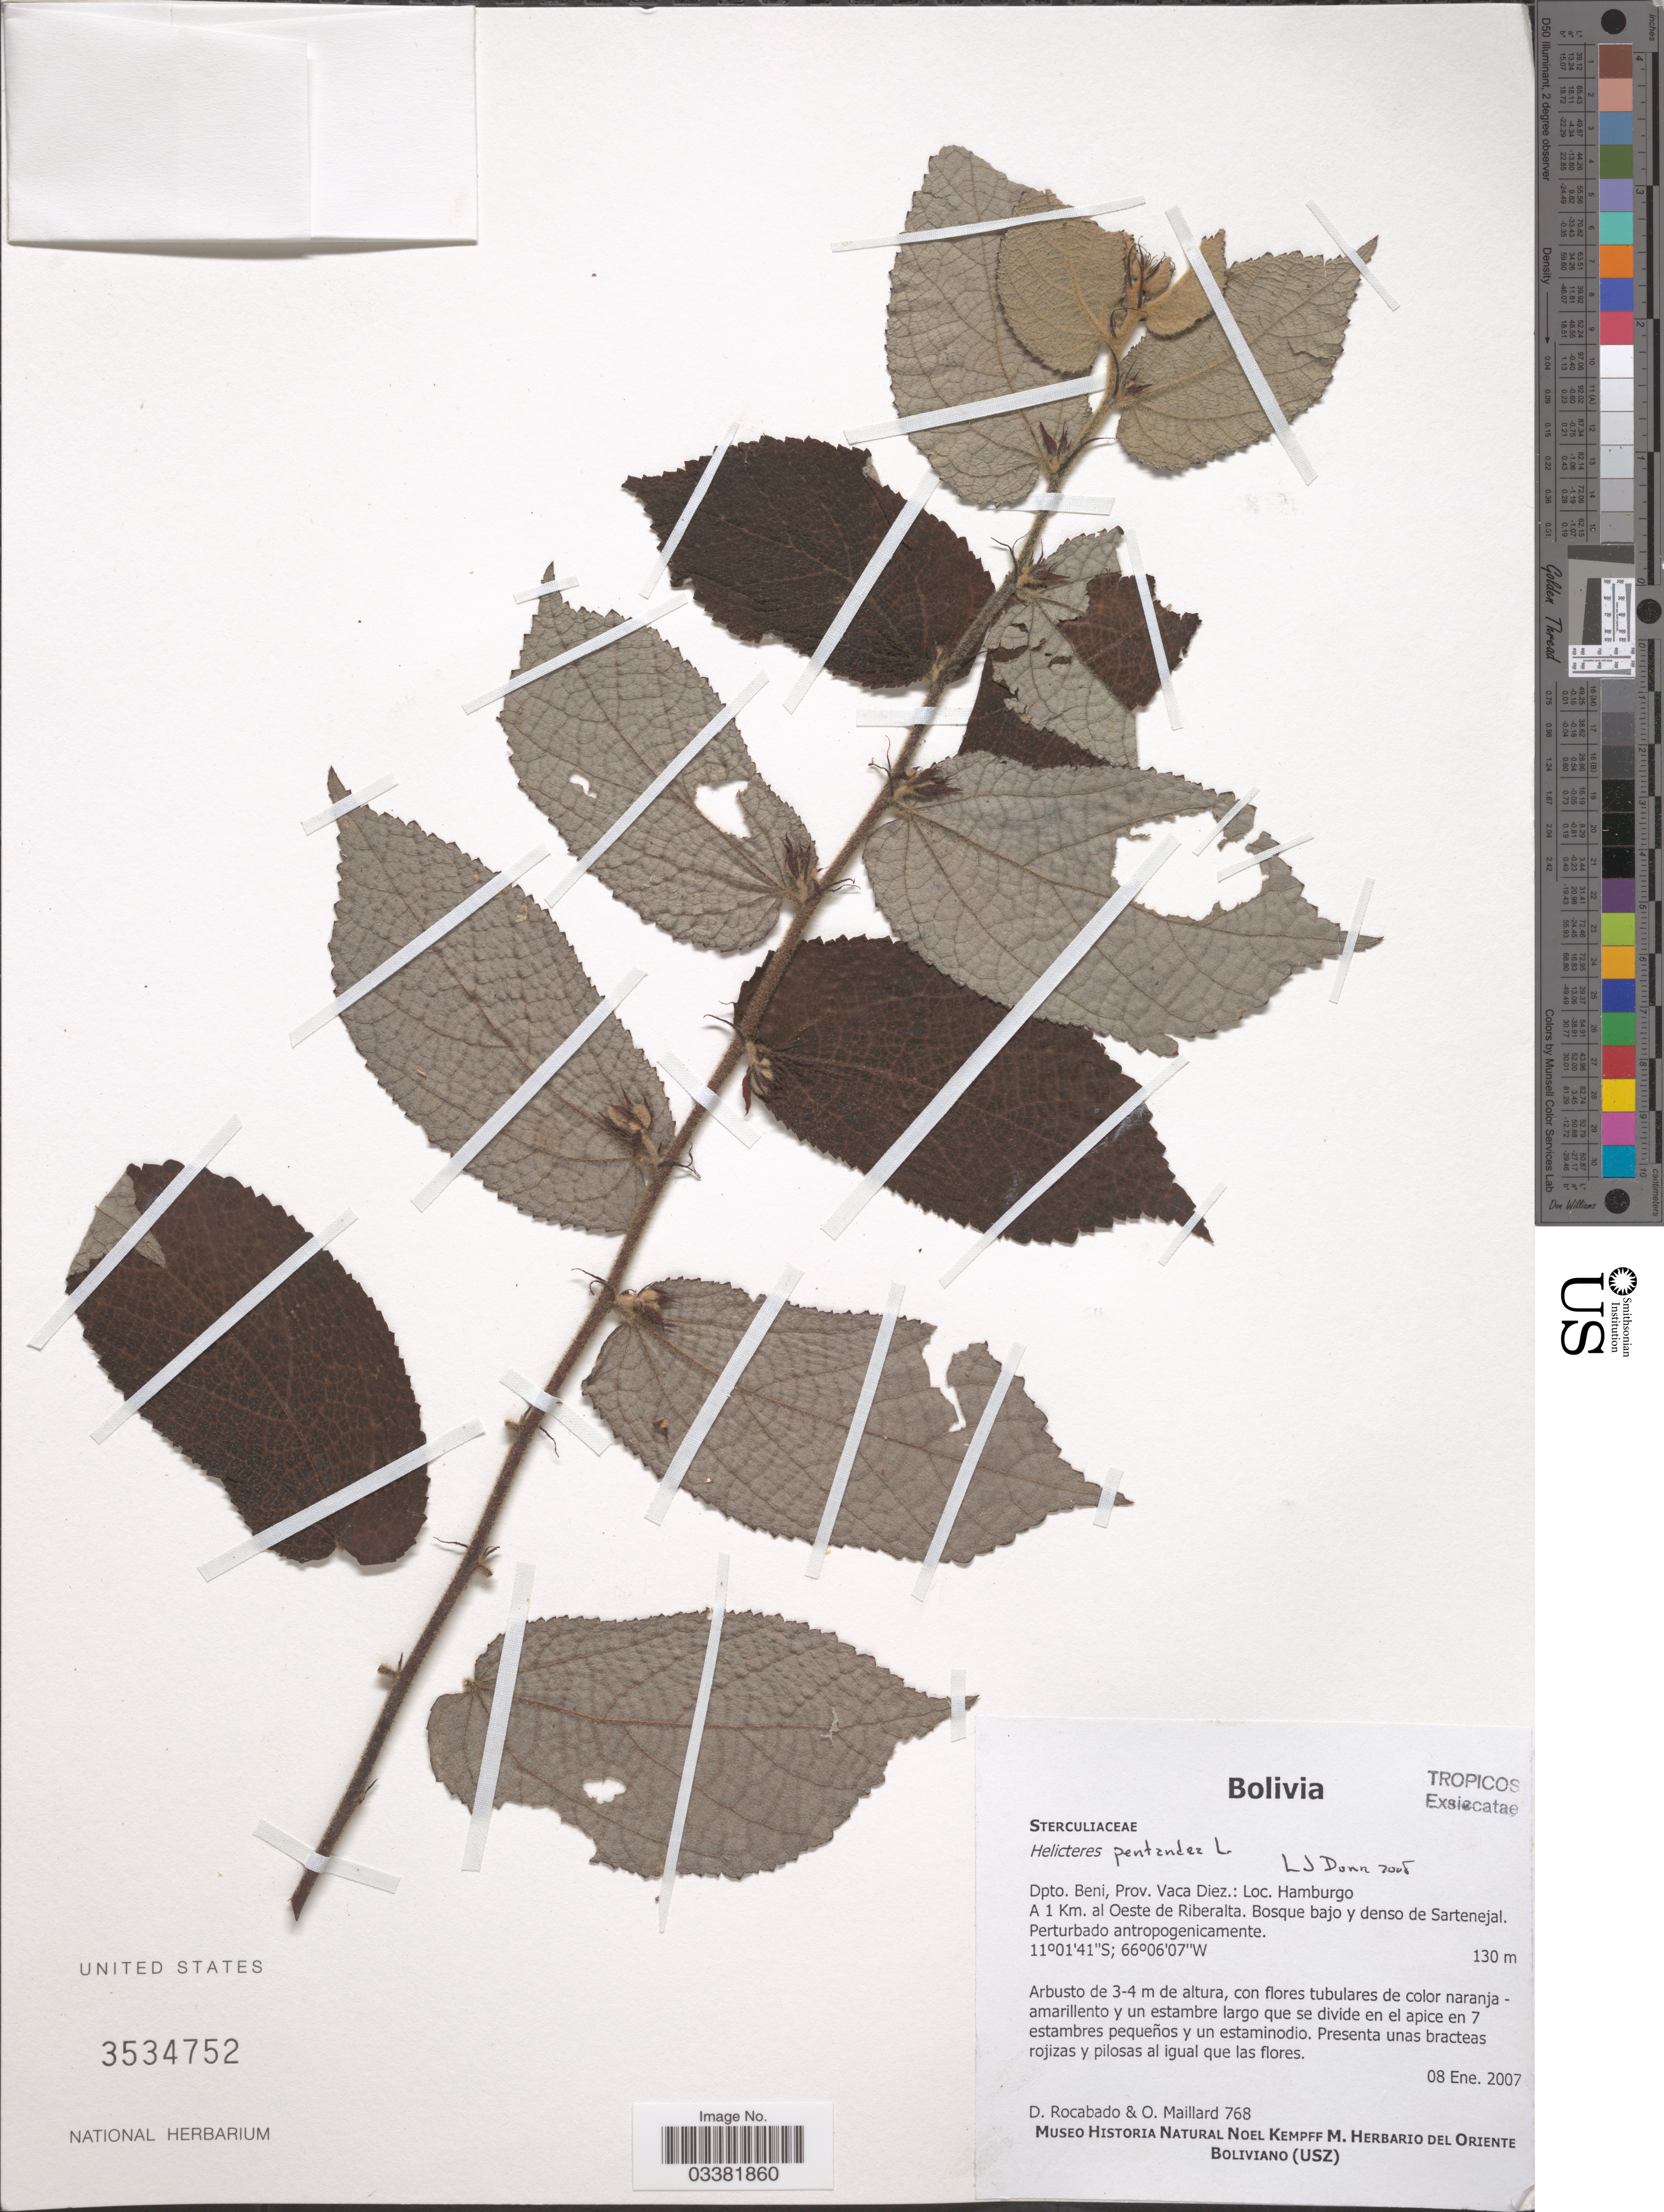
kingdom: Plantae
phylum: Tracheophyta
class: Magnoliopsida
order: Malvales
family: Malvaceae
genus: Helicteres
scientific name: Helicteres pentandra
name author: L.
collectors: D. Rocabado & O. Maillard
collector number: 768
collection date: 2007-01-08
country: Bolivia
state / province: Beni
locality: Dpto. Beni, Prov. Vaca Diez.: Hamburgo. A 1 Km. al Oeste de Riberalta. Bosque bajo y denso de Sartenejal. Perturbado antropogenicamente.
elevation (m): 130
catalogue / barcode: US 3534752